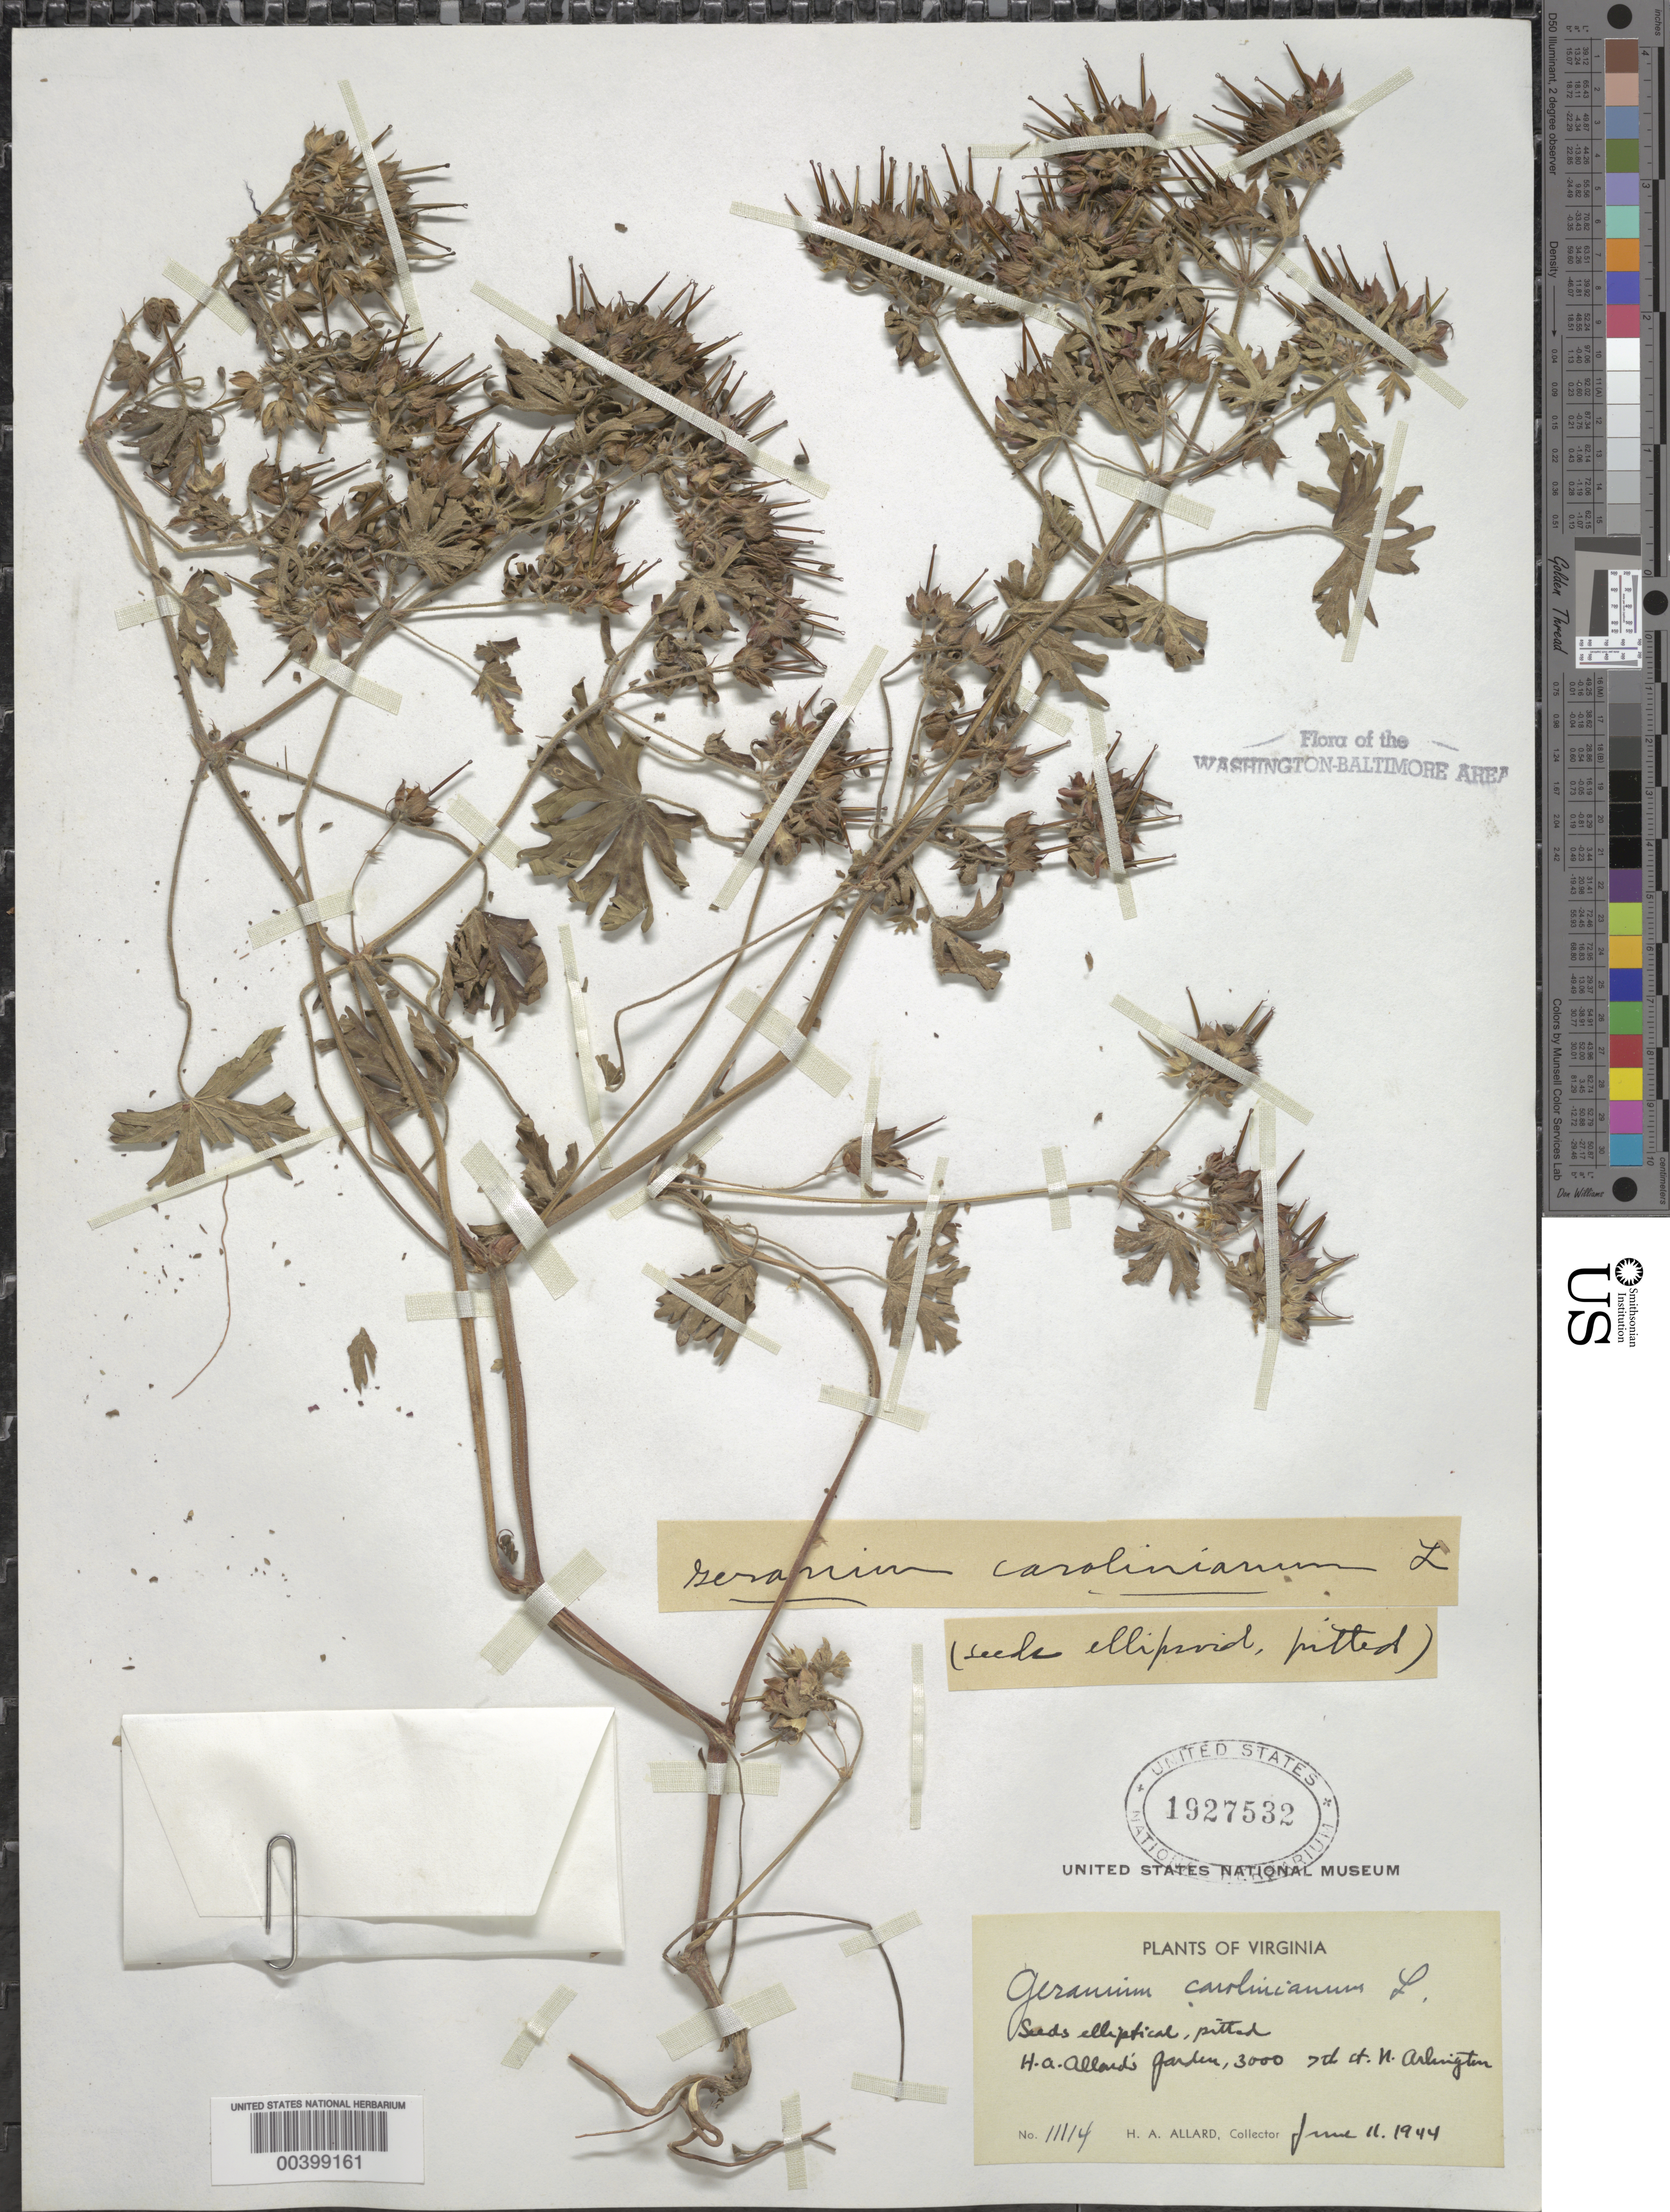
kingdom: Plantae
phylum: Tracheophyta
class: Magnoliopsida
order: Geraniales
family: Geraniaceae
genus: Geranium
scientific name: Geranium carolinianum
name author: L.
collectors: H. A. Allard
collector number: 11114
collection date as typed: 11 Jun 1944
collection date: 1944-06-11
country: United States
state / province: Virginia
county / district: Arlington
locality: Allards Yard, Arlington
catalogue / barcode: US 1927532